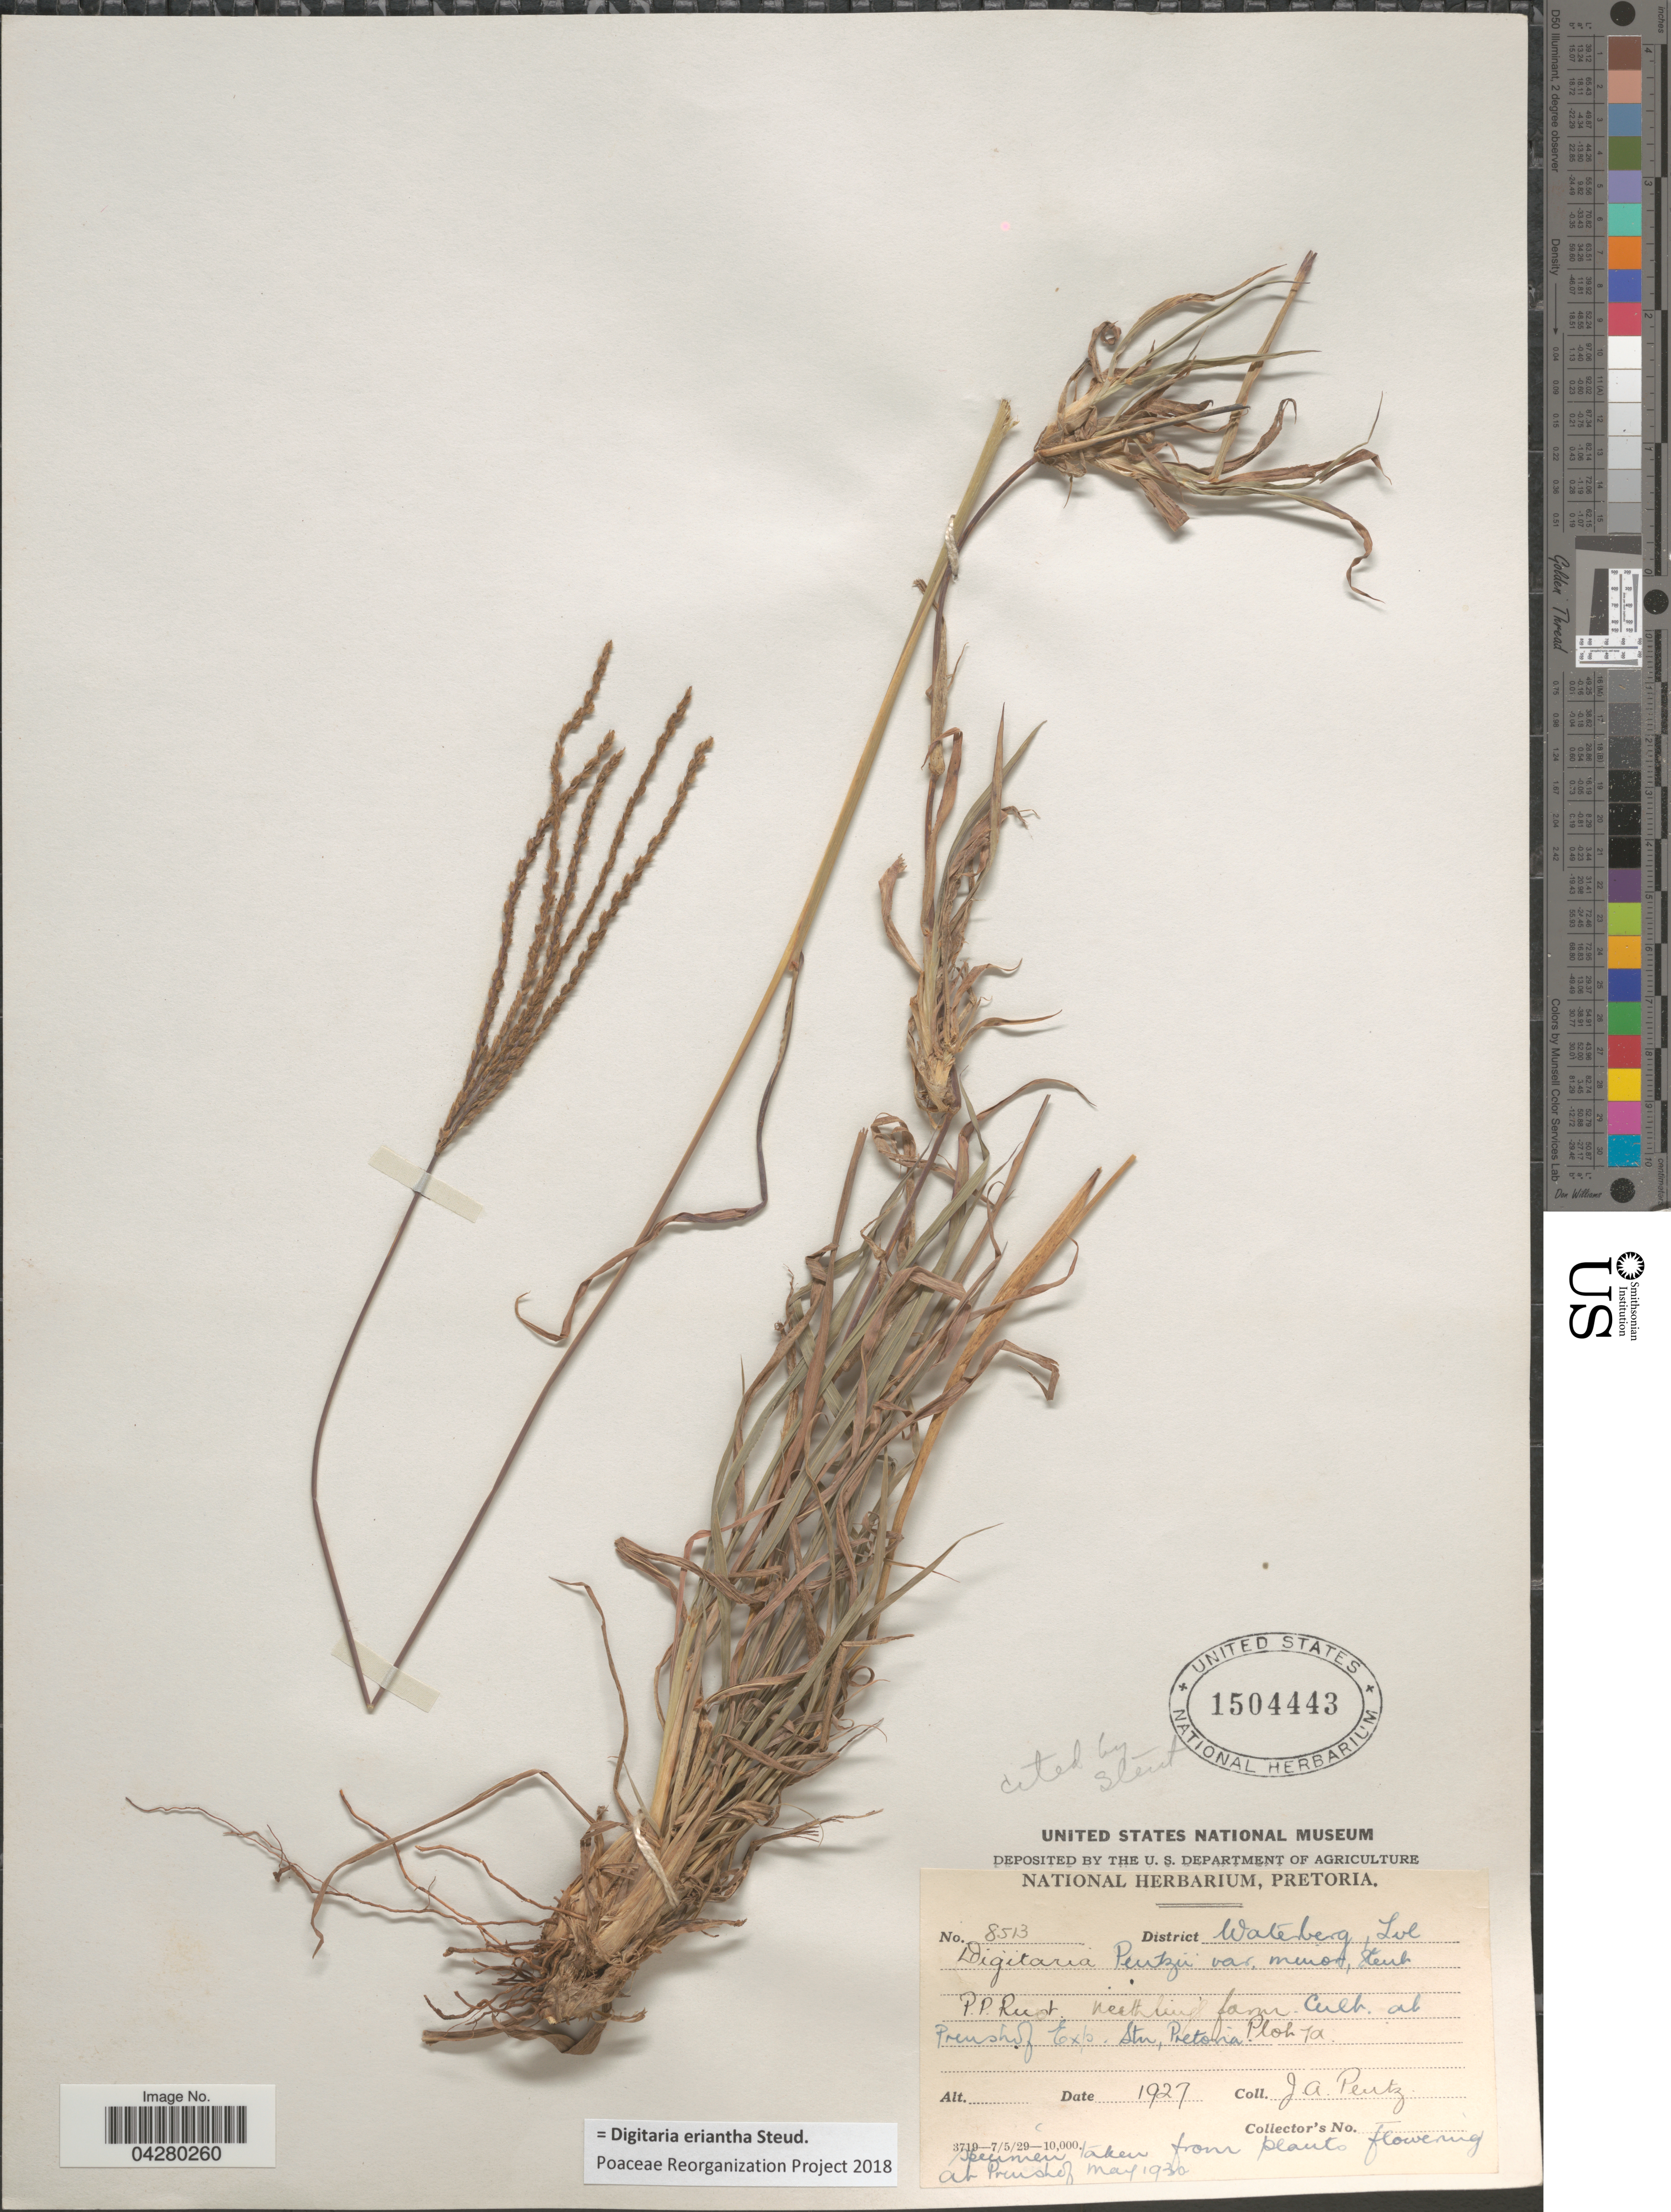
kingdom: Plantae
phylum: Tracheophyta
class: Liliopsida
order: Poales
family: Poaceae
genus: Digitaria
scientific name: Digitaria eriantha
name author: Steud.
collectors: J. Pentz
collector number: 8513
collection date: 1927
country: South Africa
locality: Cult. at Prinshof Exp. Stn, Pretoria. Plot 7a.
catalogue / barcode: US 1504443